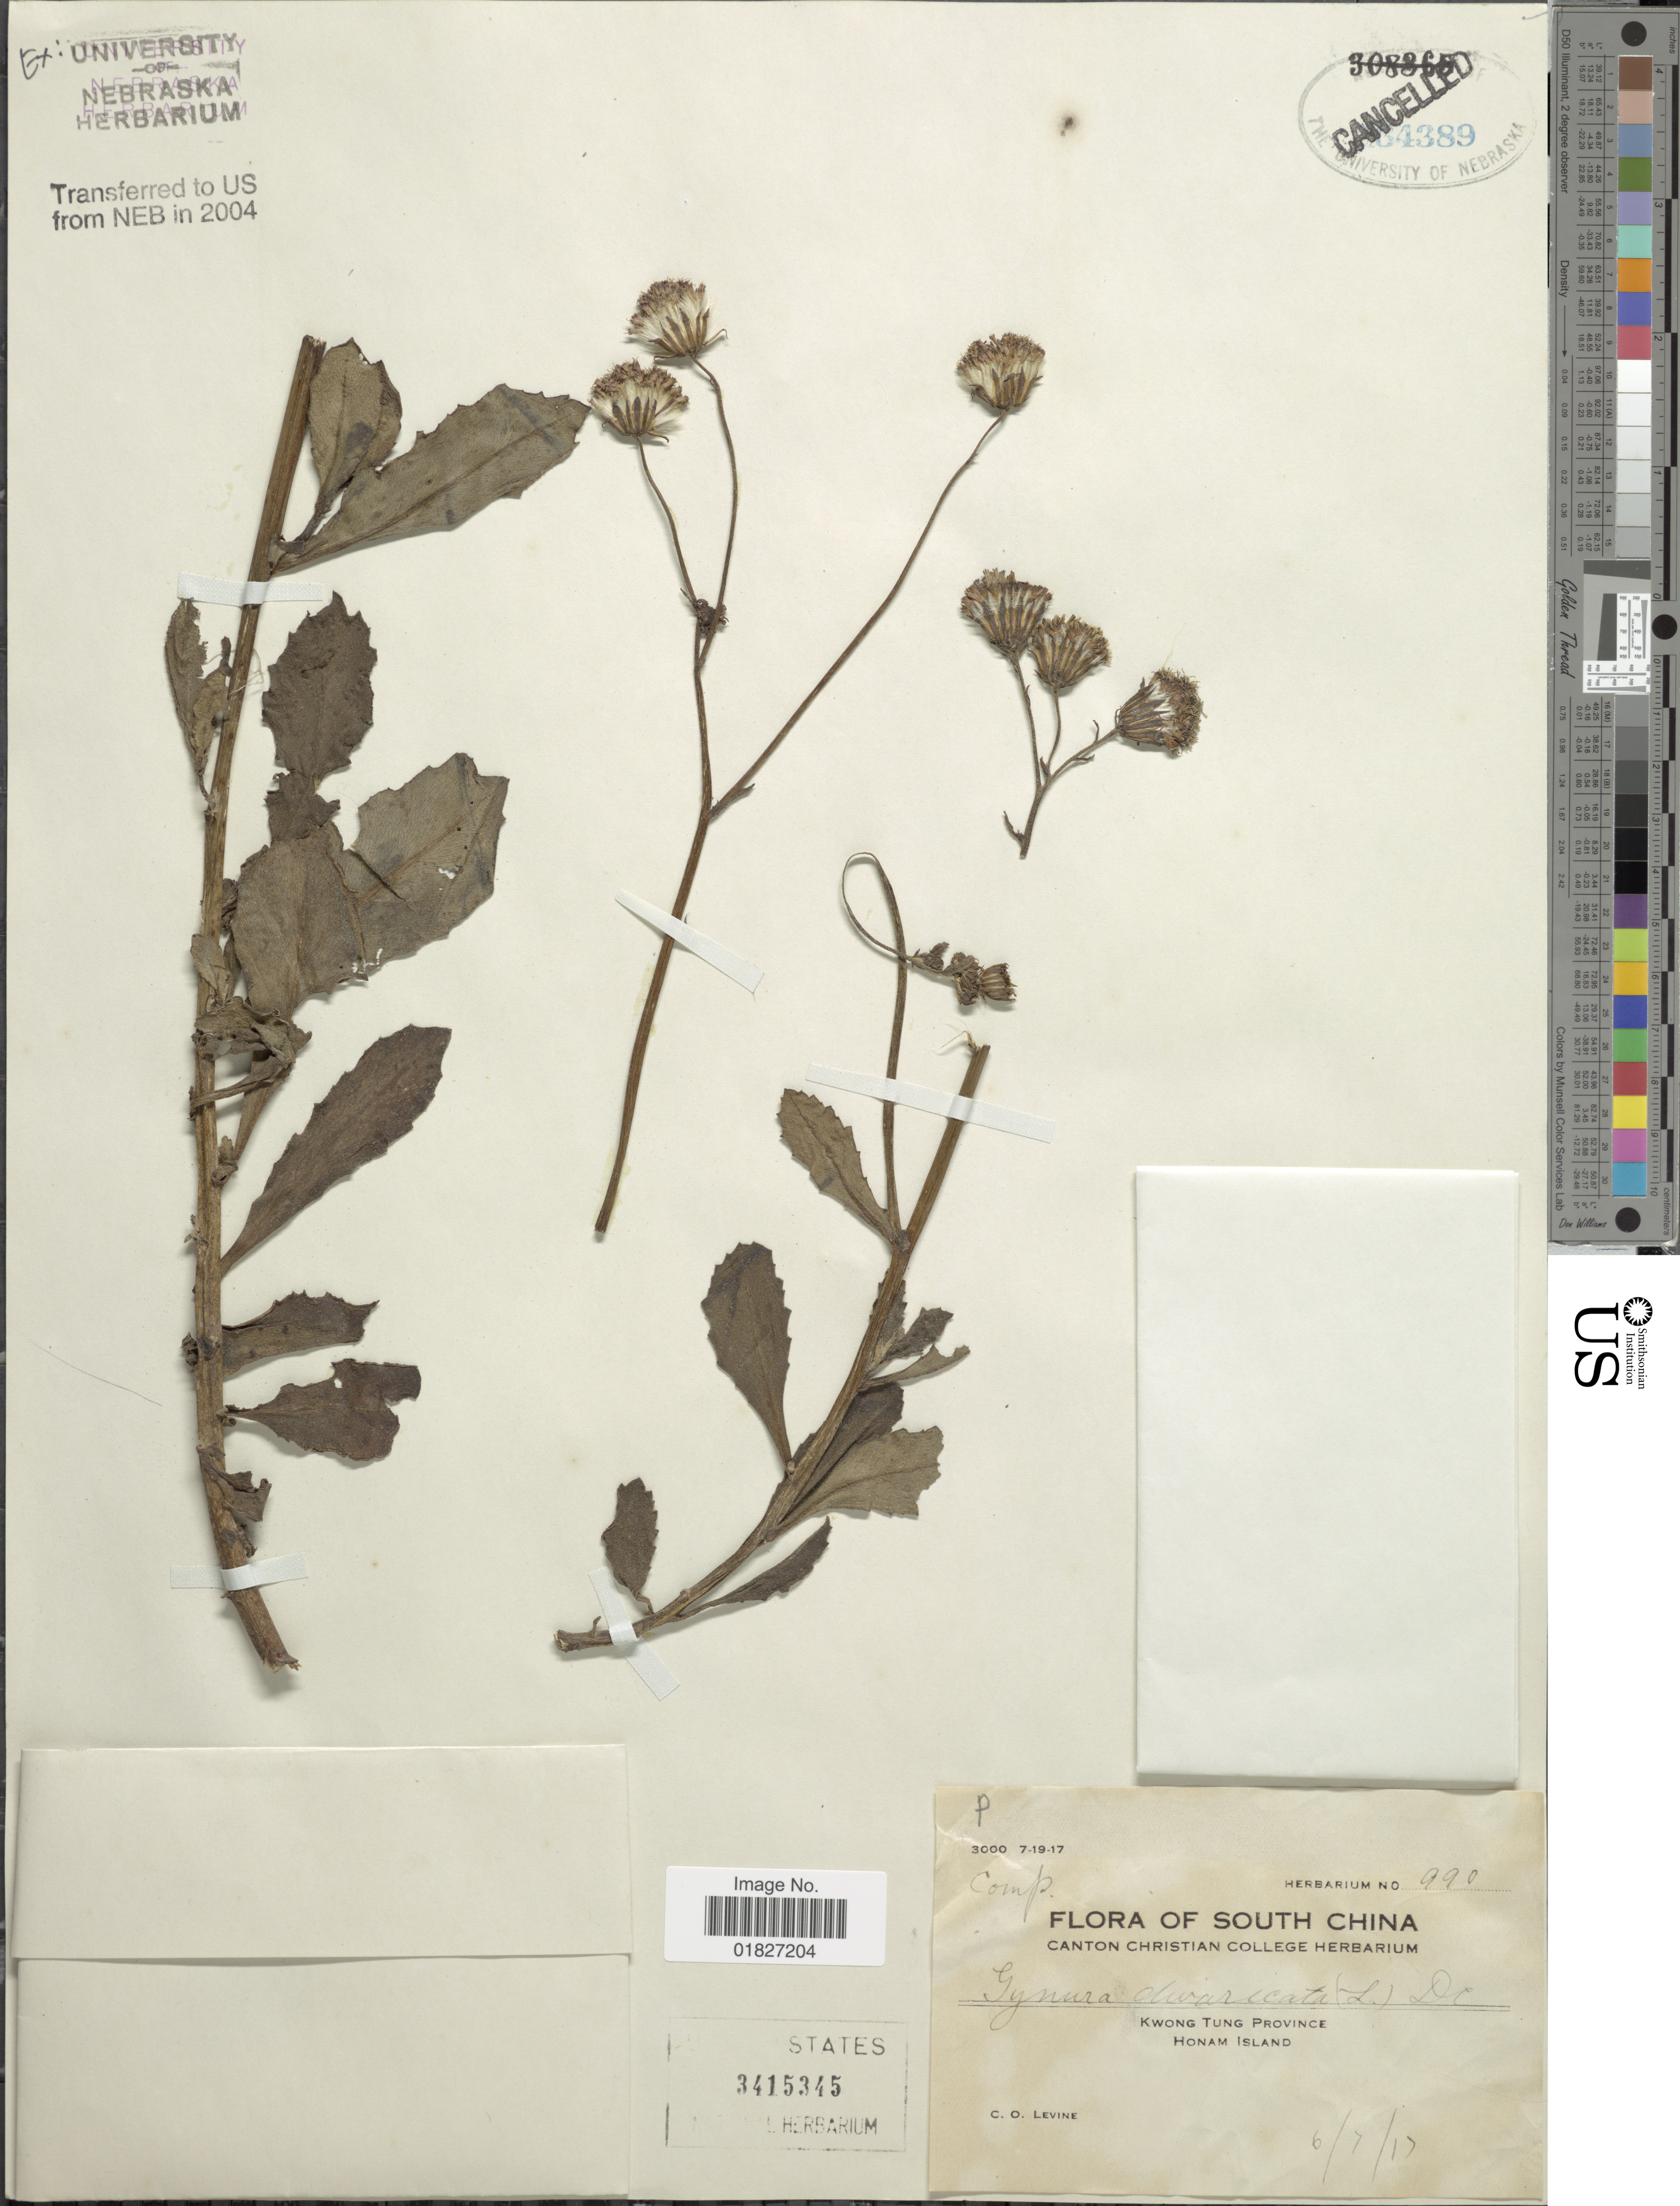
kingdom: Plantae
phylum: Tracheophyta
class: Magnoliopsida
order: Asterales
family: Asteraceae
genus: Gynura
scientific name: Gynura divaricata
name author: (L.) DC.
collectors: C. O. Levine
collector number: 990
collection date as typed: Transcribed d/m/y: 6/7/17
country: China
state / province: Guangdong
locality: South China, Kwong Tung Province, Honam Island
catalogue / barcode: US 3415345